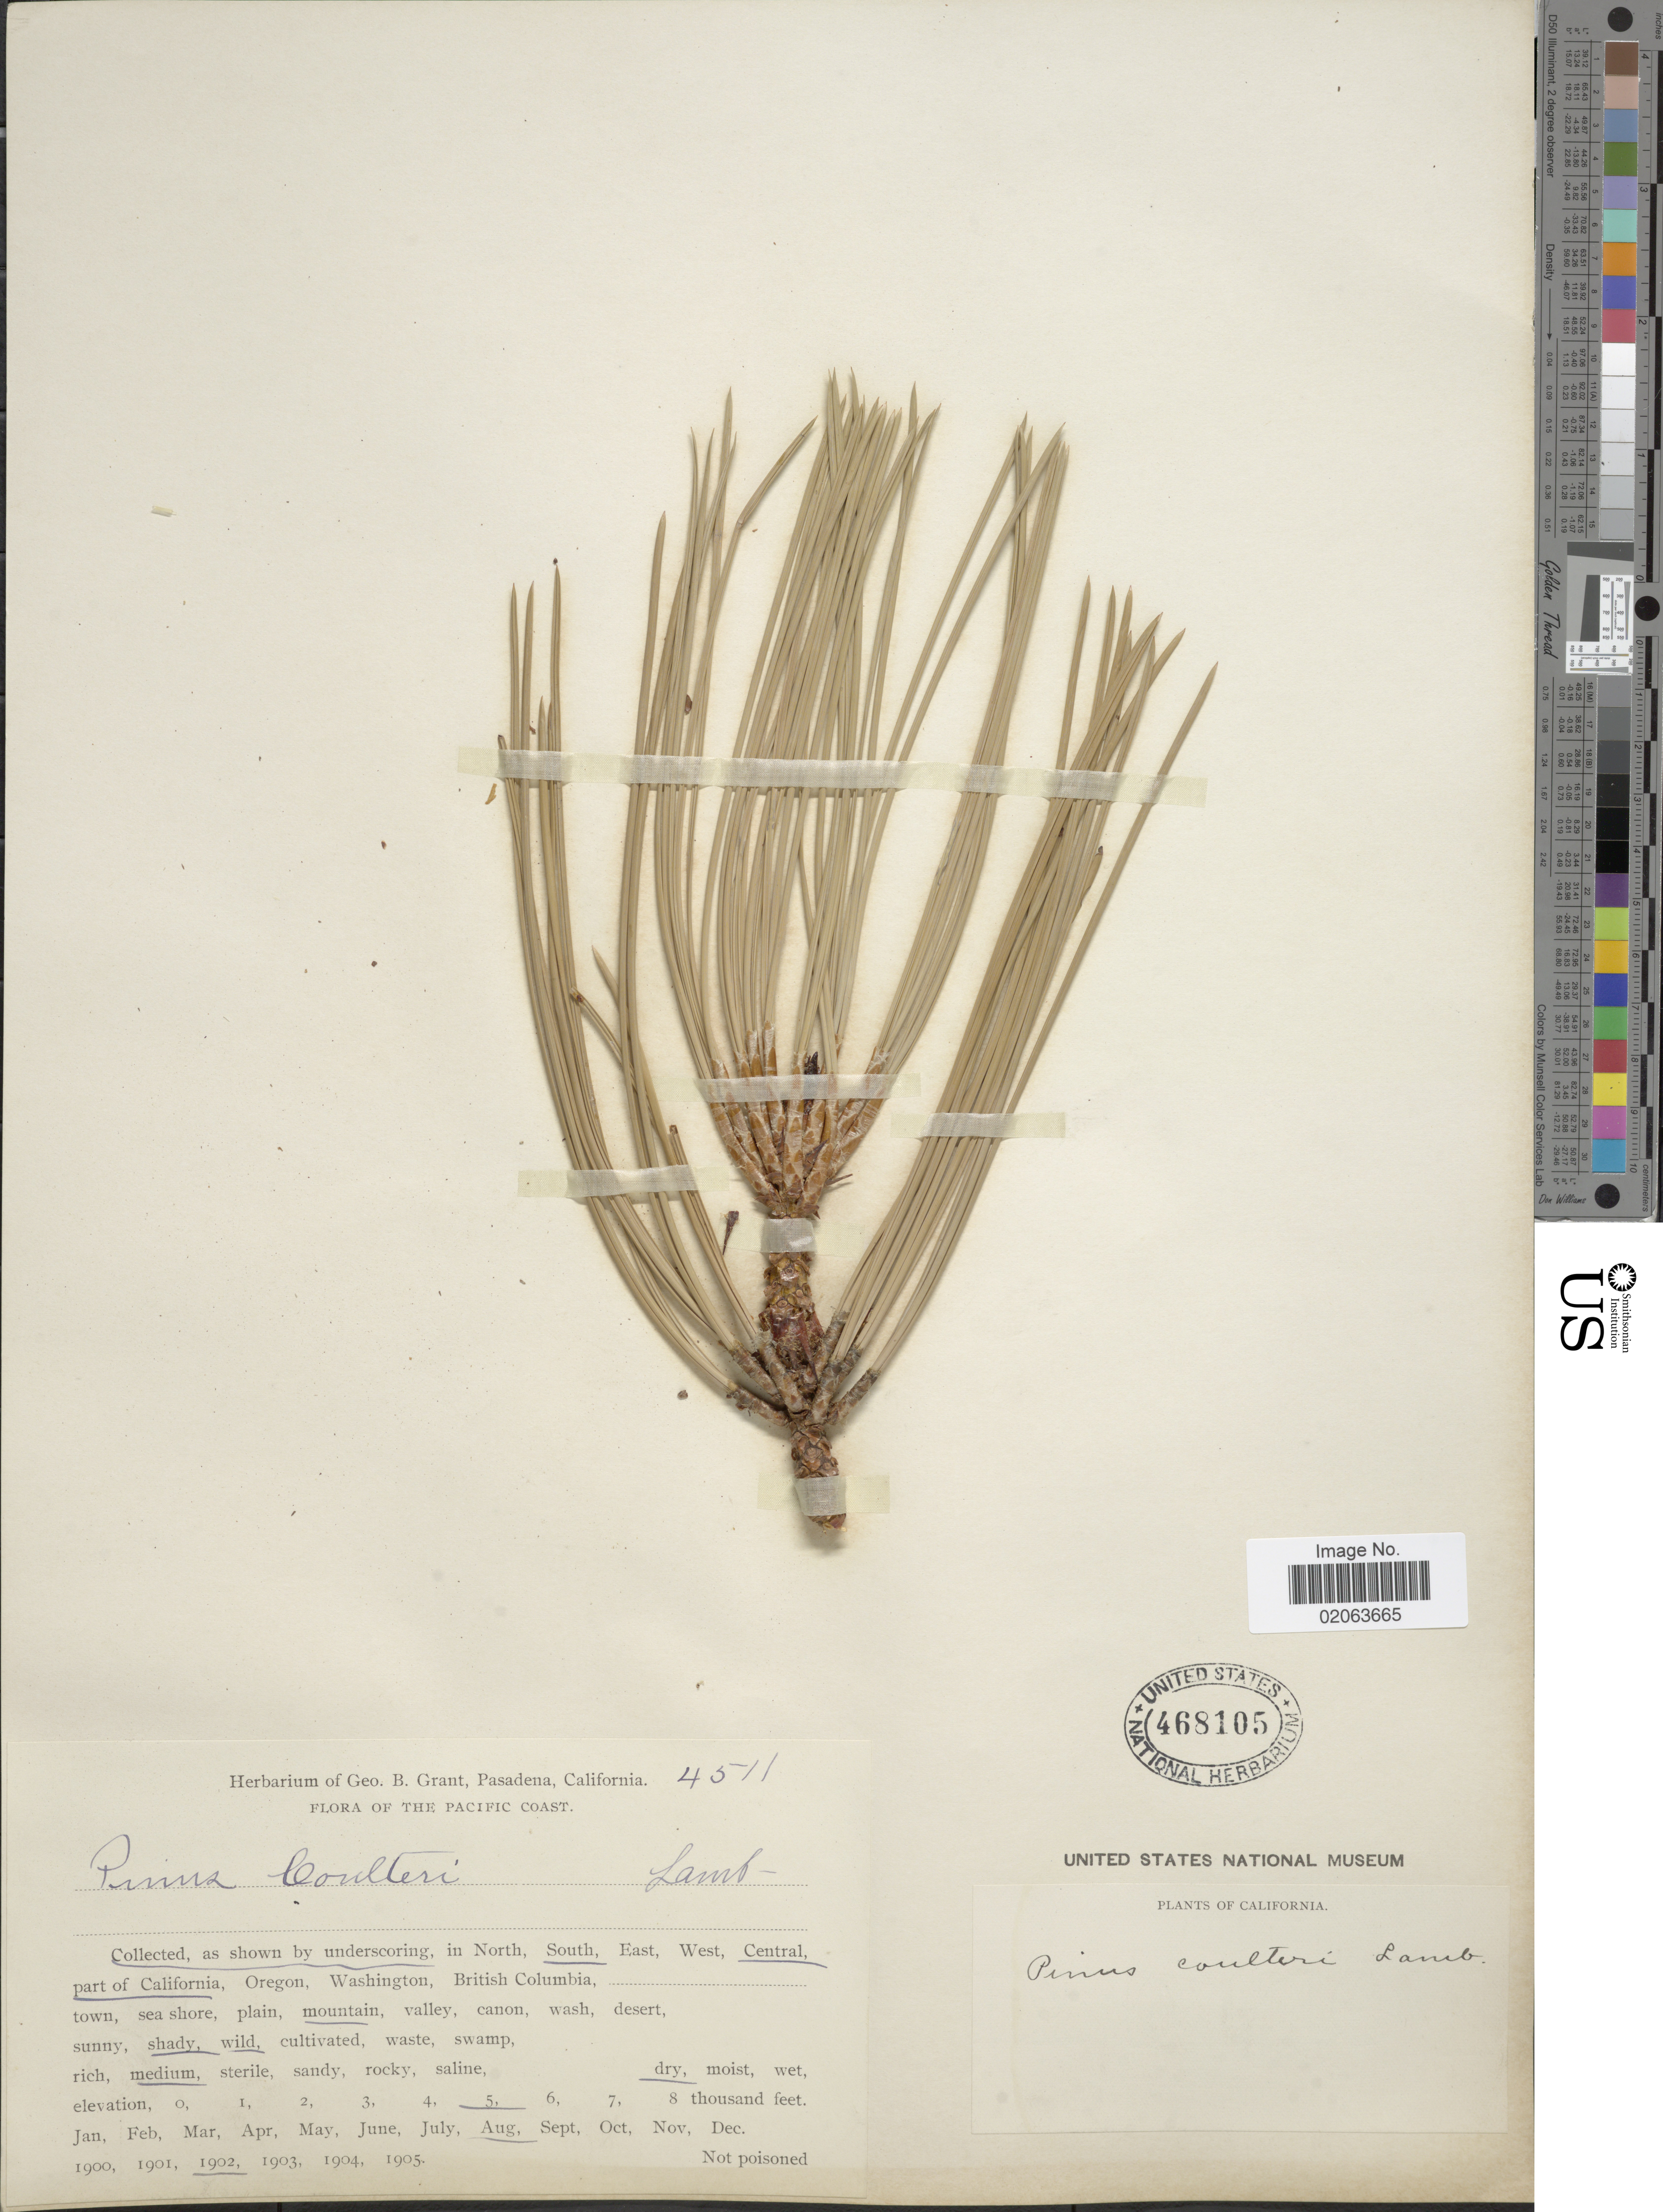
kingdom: Plantae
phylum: Tracheophyta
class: Pinopsida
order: Pinales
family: Pinaceae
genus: Pinus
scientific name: Pinus coulteri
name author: Lamb. ex D. Don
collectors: ex herb. Geo. B. Grant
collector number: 4511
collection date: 1902-08-05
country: United States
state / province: California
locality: South, Central part of California. Mountain. The Pacific Coast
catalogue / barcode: US 468105